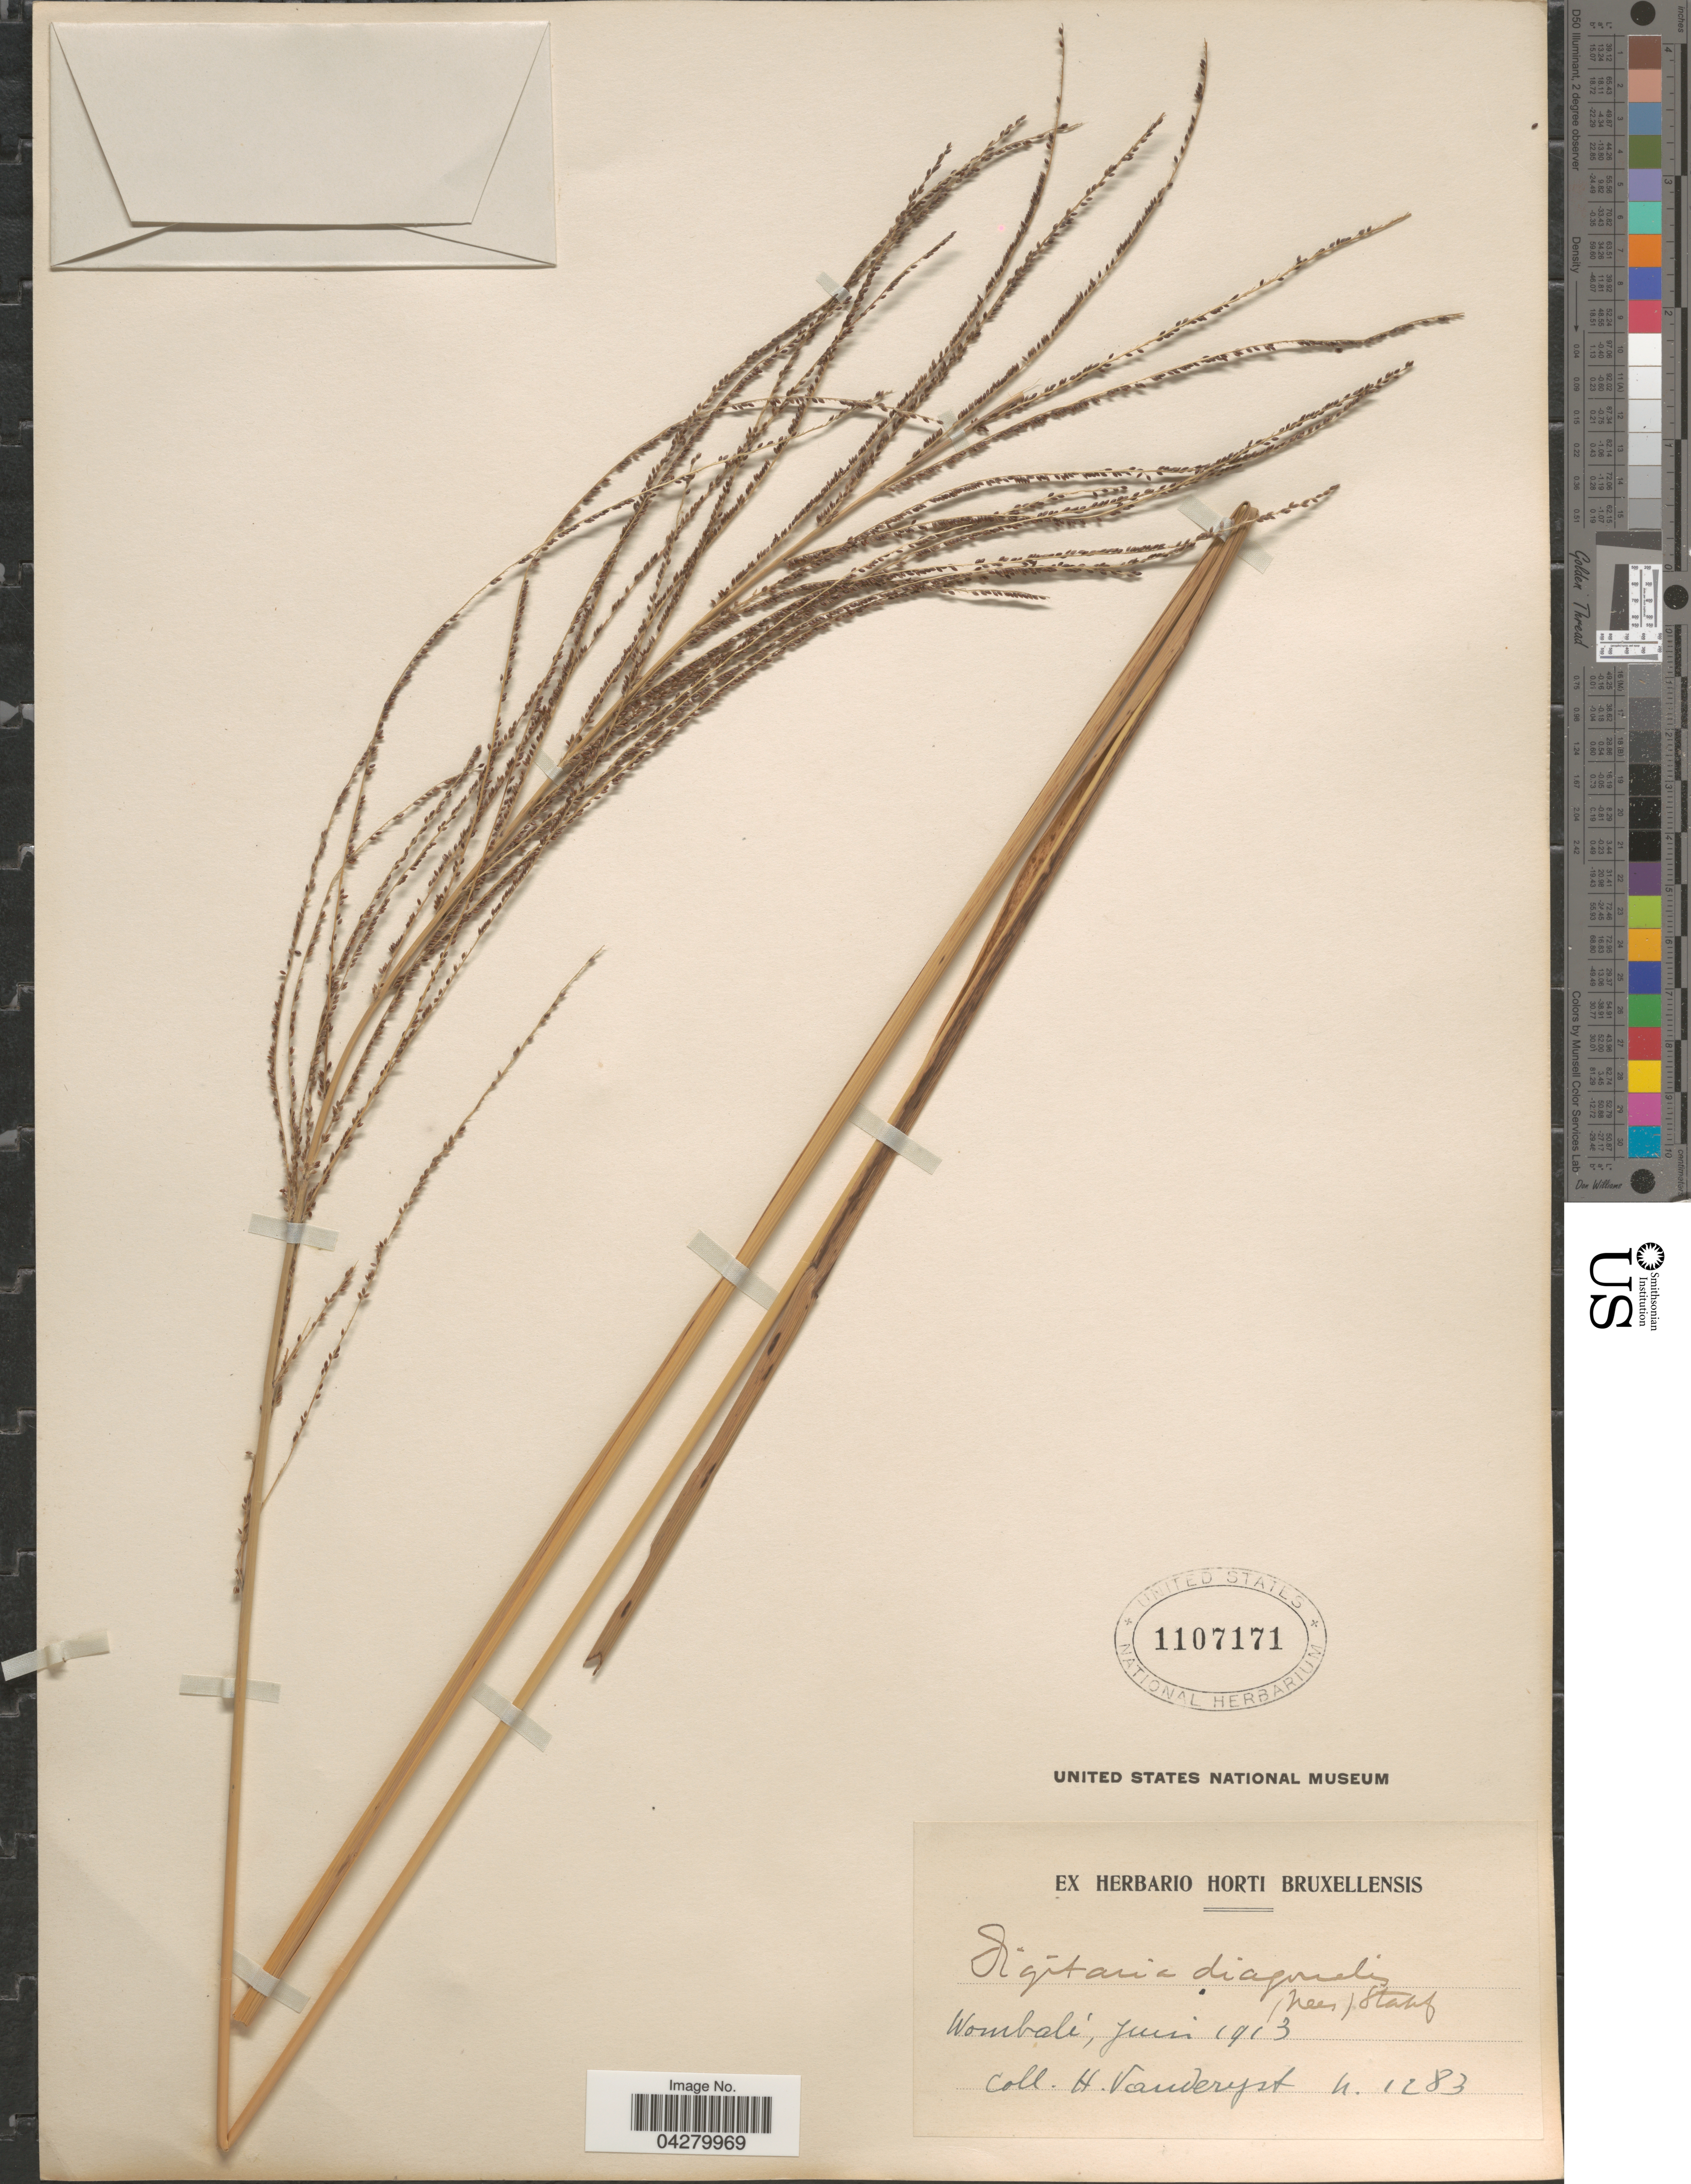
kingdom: Plantae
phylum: Tracheophyta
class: Liliopsida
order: Poales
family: Poaceae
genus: Digitaria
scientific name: Digitaria diagonalis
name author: (Nees) Stapf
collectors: H. J. R. Vanderyst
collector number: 1283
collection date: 1913-06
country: Congo, Democratic Republic of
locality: Wombali.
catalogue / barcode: US 1107171